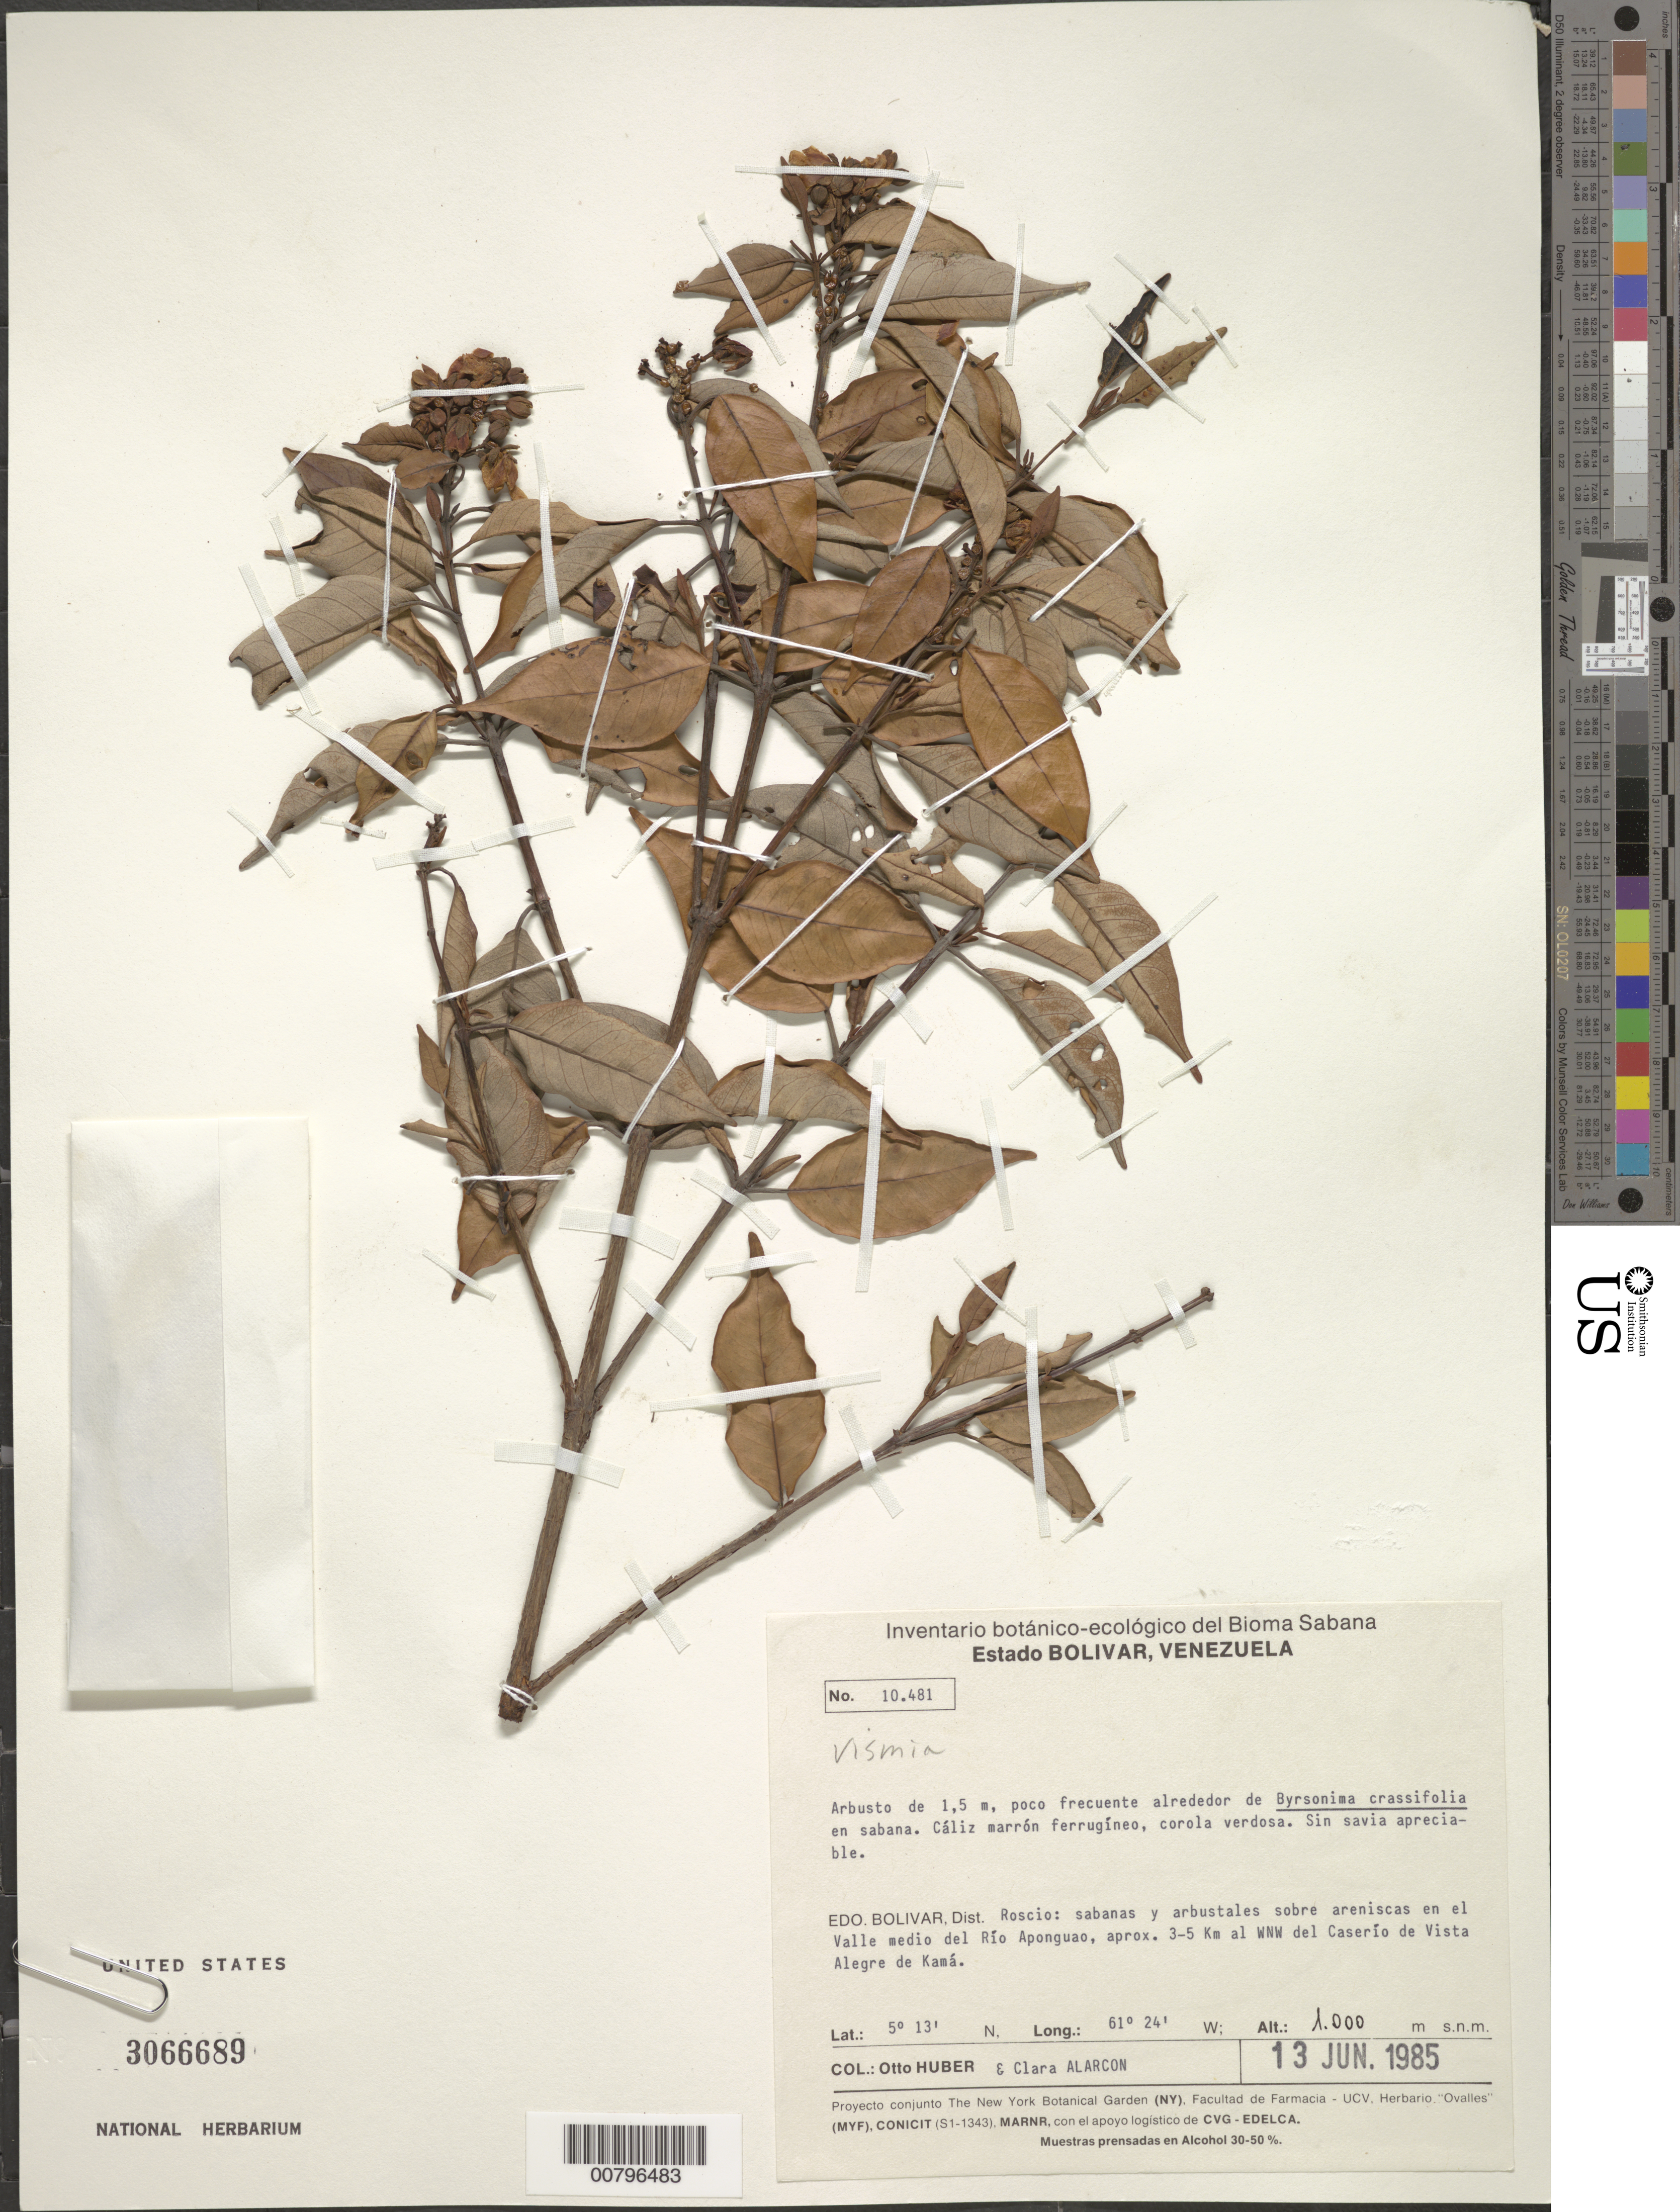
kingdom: Plantae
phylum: Tracheophyta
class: Magnoliopsida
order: Malpighiales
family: Hypericaceae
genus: Vismia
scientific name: Vismia sp.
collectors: O. Huber & C. Alarcon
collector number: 10481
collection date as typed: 13-Jun-85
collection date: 1985-06-13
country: Venezuela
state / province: Bolívar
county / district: Roscio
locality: Río Aponguao valley, 3-5 km WNW of Caserío de Vista Alegre de Kamá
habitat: Sabanas y arbustales sobre areniscas; alrededor de Brysonima crassifolia en sabana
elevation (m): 1000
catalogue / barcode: US 3066689